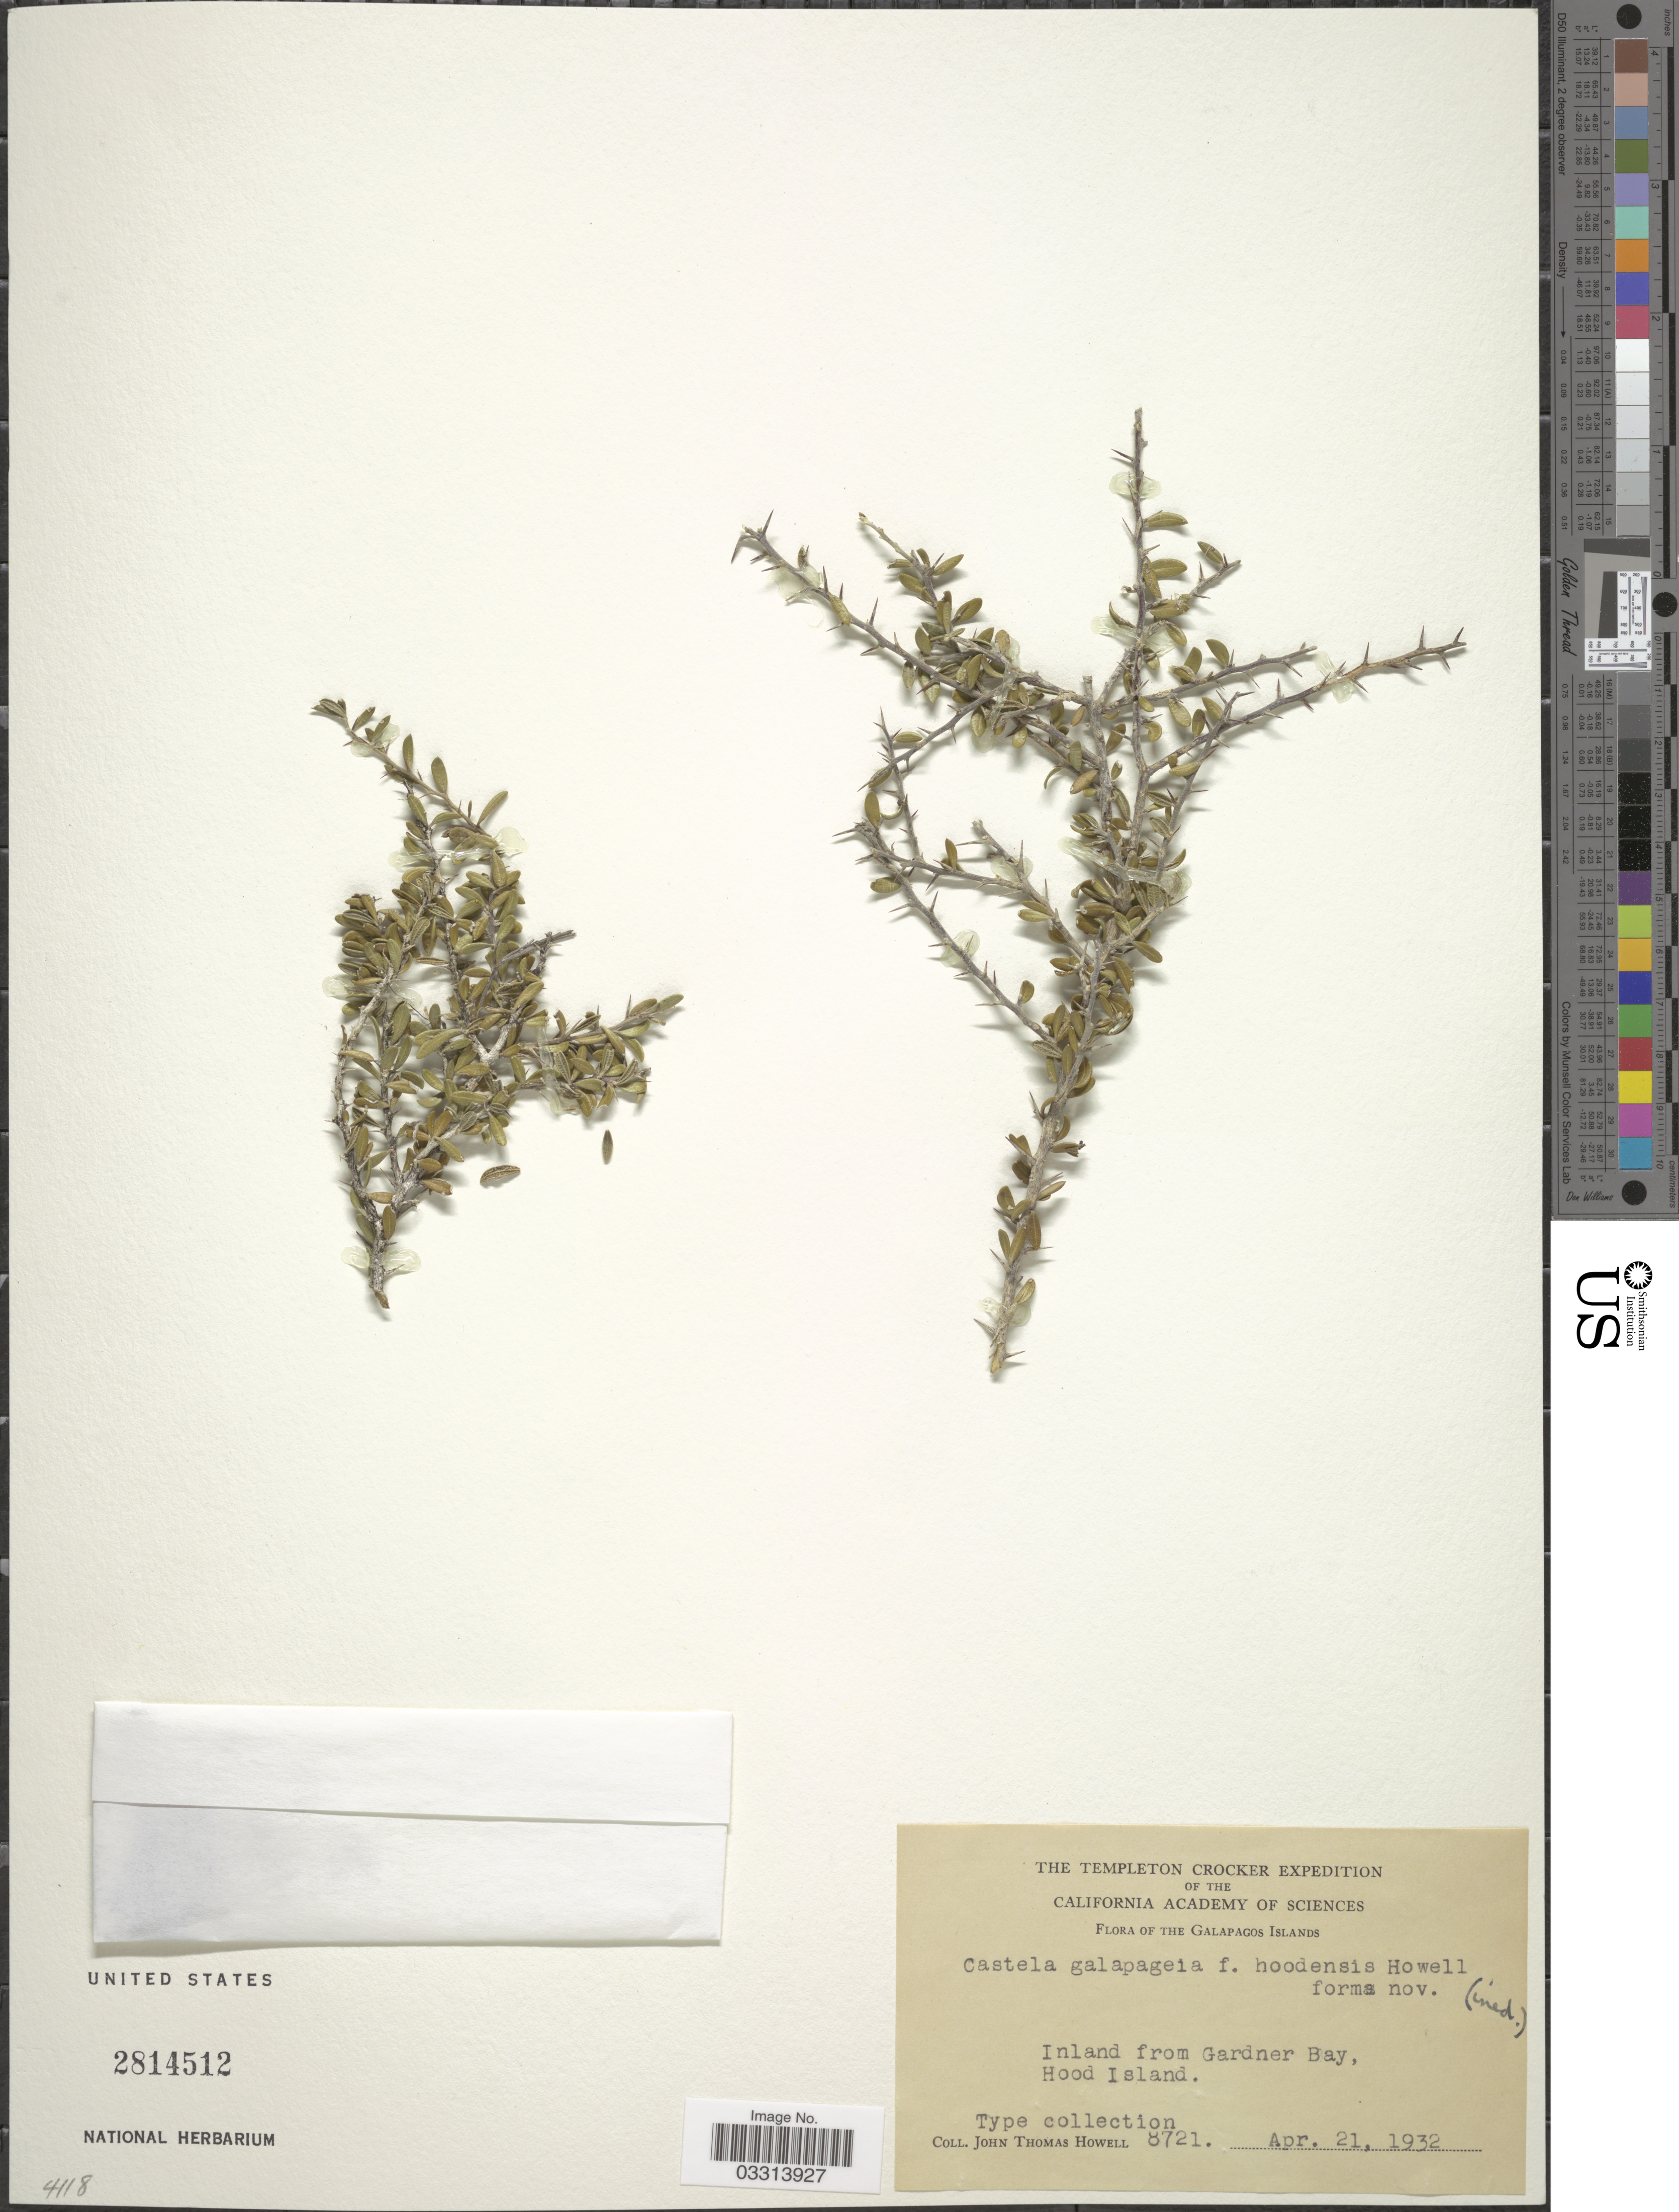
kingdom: Plantae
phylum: Tracheophyta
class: Magnoliopsida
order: Sapindales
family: Simaroubaceae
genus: Castela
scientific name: Castela galapageia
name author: Hook. f.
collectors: J. T. Howell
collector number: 8721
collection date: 1932-04-21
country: Ecuador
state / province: Colón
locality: Galapagos Islands. Inland from Gardner Bay, Hood Island.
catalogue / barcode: US 2814512